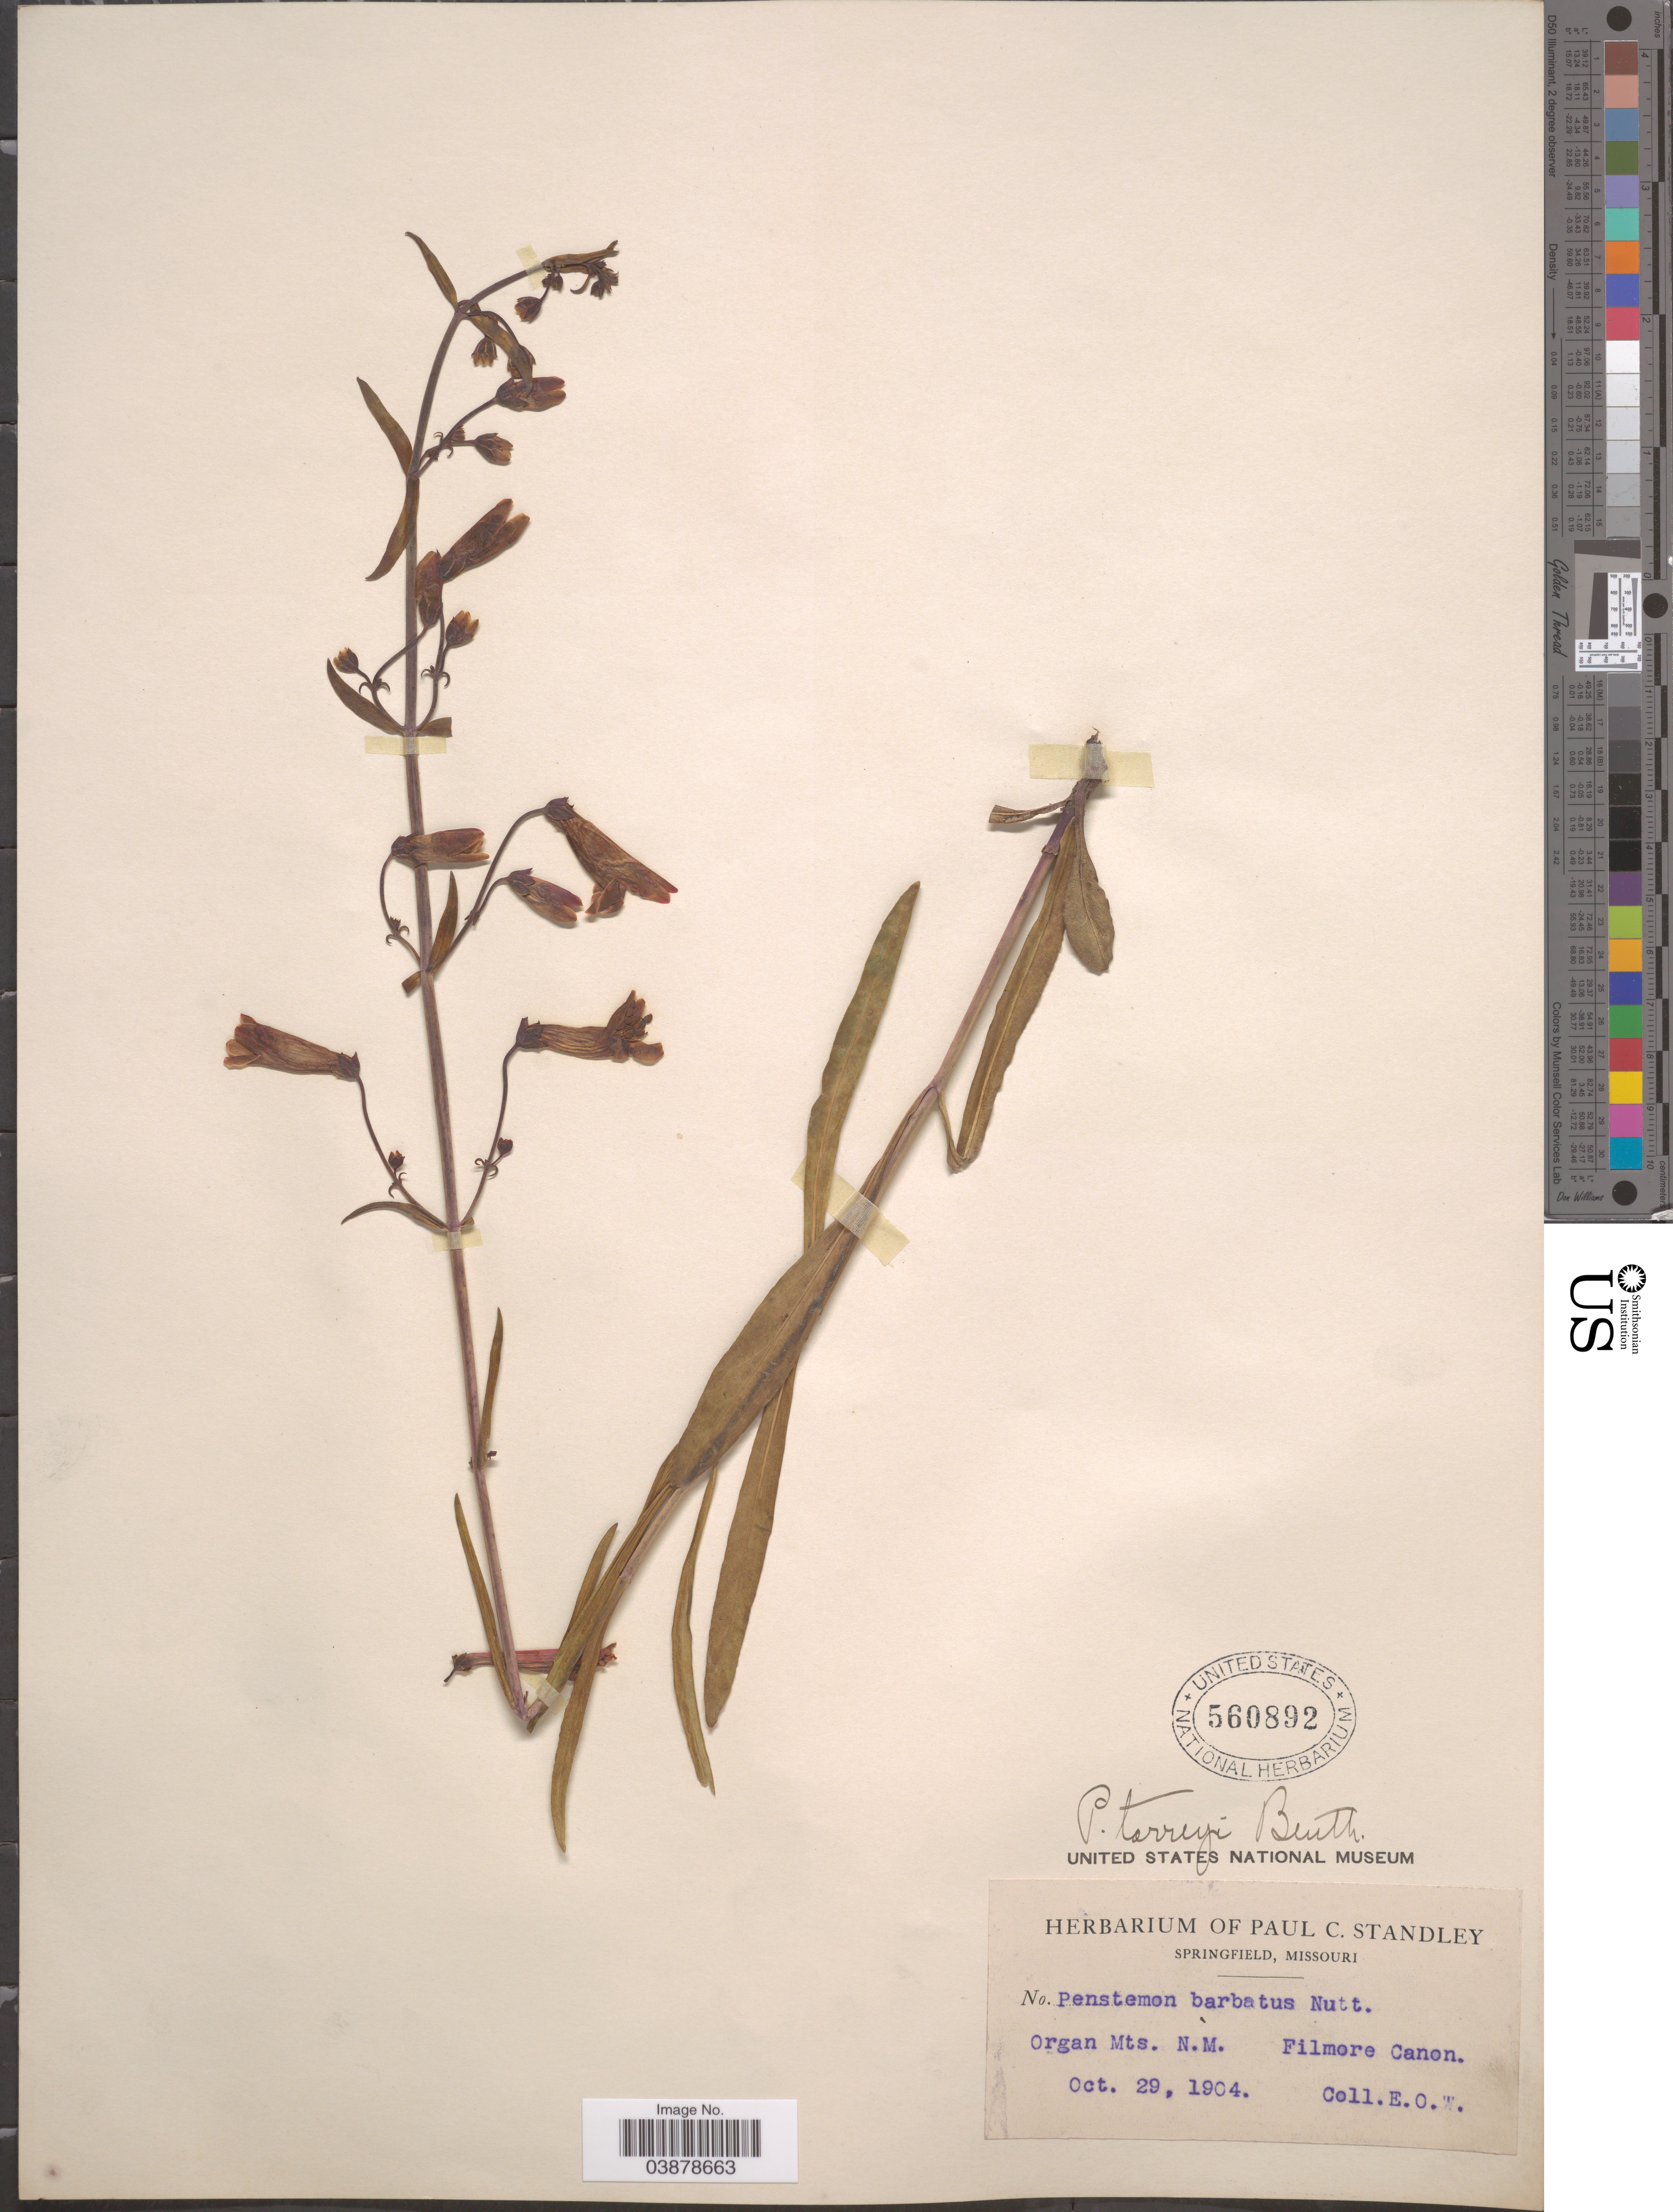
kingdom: Plantae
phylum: Tracheophyta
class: Magnoliopsida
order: Lamiales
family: Plantaginaceae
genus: Penstemon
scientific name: Penstemon torreyi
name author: Benth.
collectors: E. O. W.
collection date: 1904-10-29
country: United States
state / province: New Mexico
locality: Organ Mts. Filmore Canon.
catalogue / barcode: US 560892